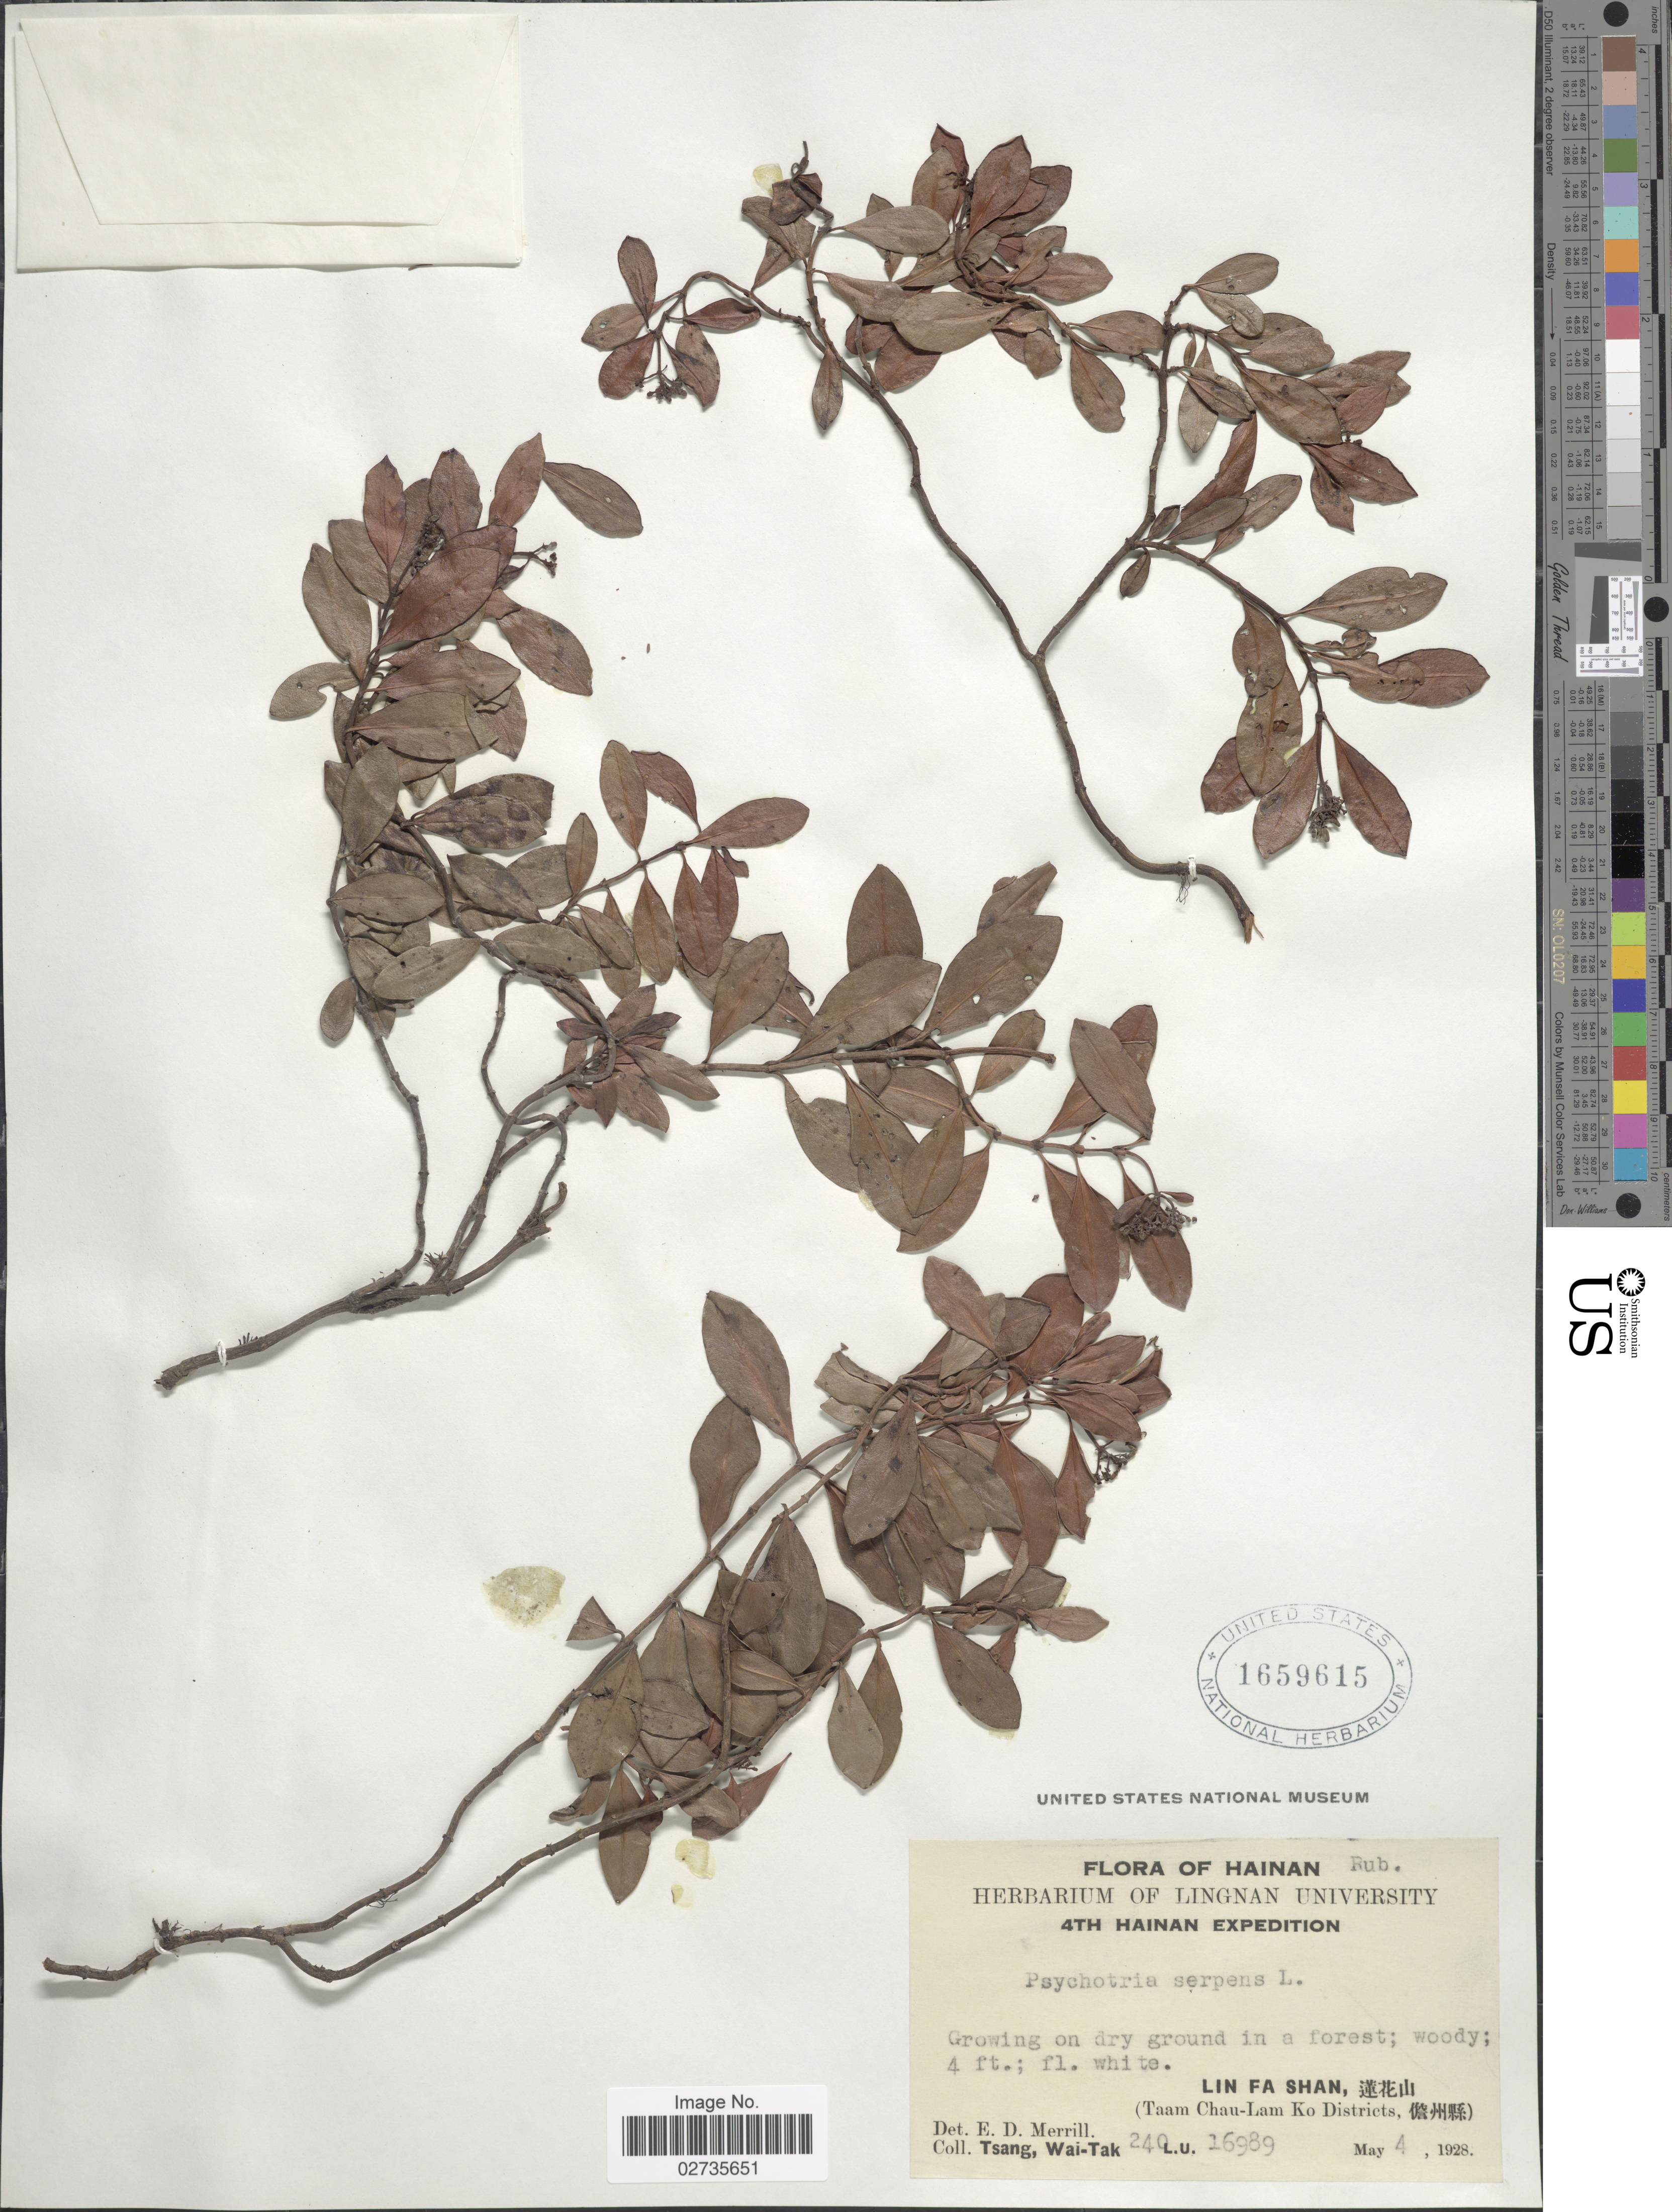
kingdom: Plantae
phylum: Tracheophyta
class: Magnoliopsida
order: Gentianales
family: Rubiaceae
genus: Psychotria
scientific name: Psychotria serpens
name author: L.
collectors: W. T. Tsang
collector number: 240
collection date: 1928-05-04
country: China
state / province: Hainan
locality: Growing on dry ground in a forest; Lin Fa Shan (Taam Chau-Lam Ko Districts)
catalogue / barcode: US 1659615